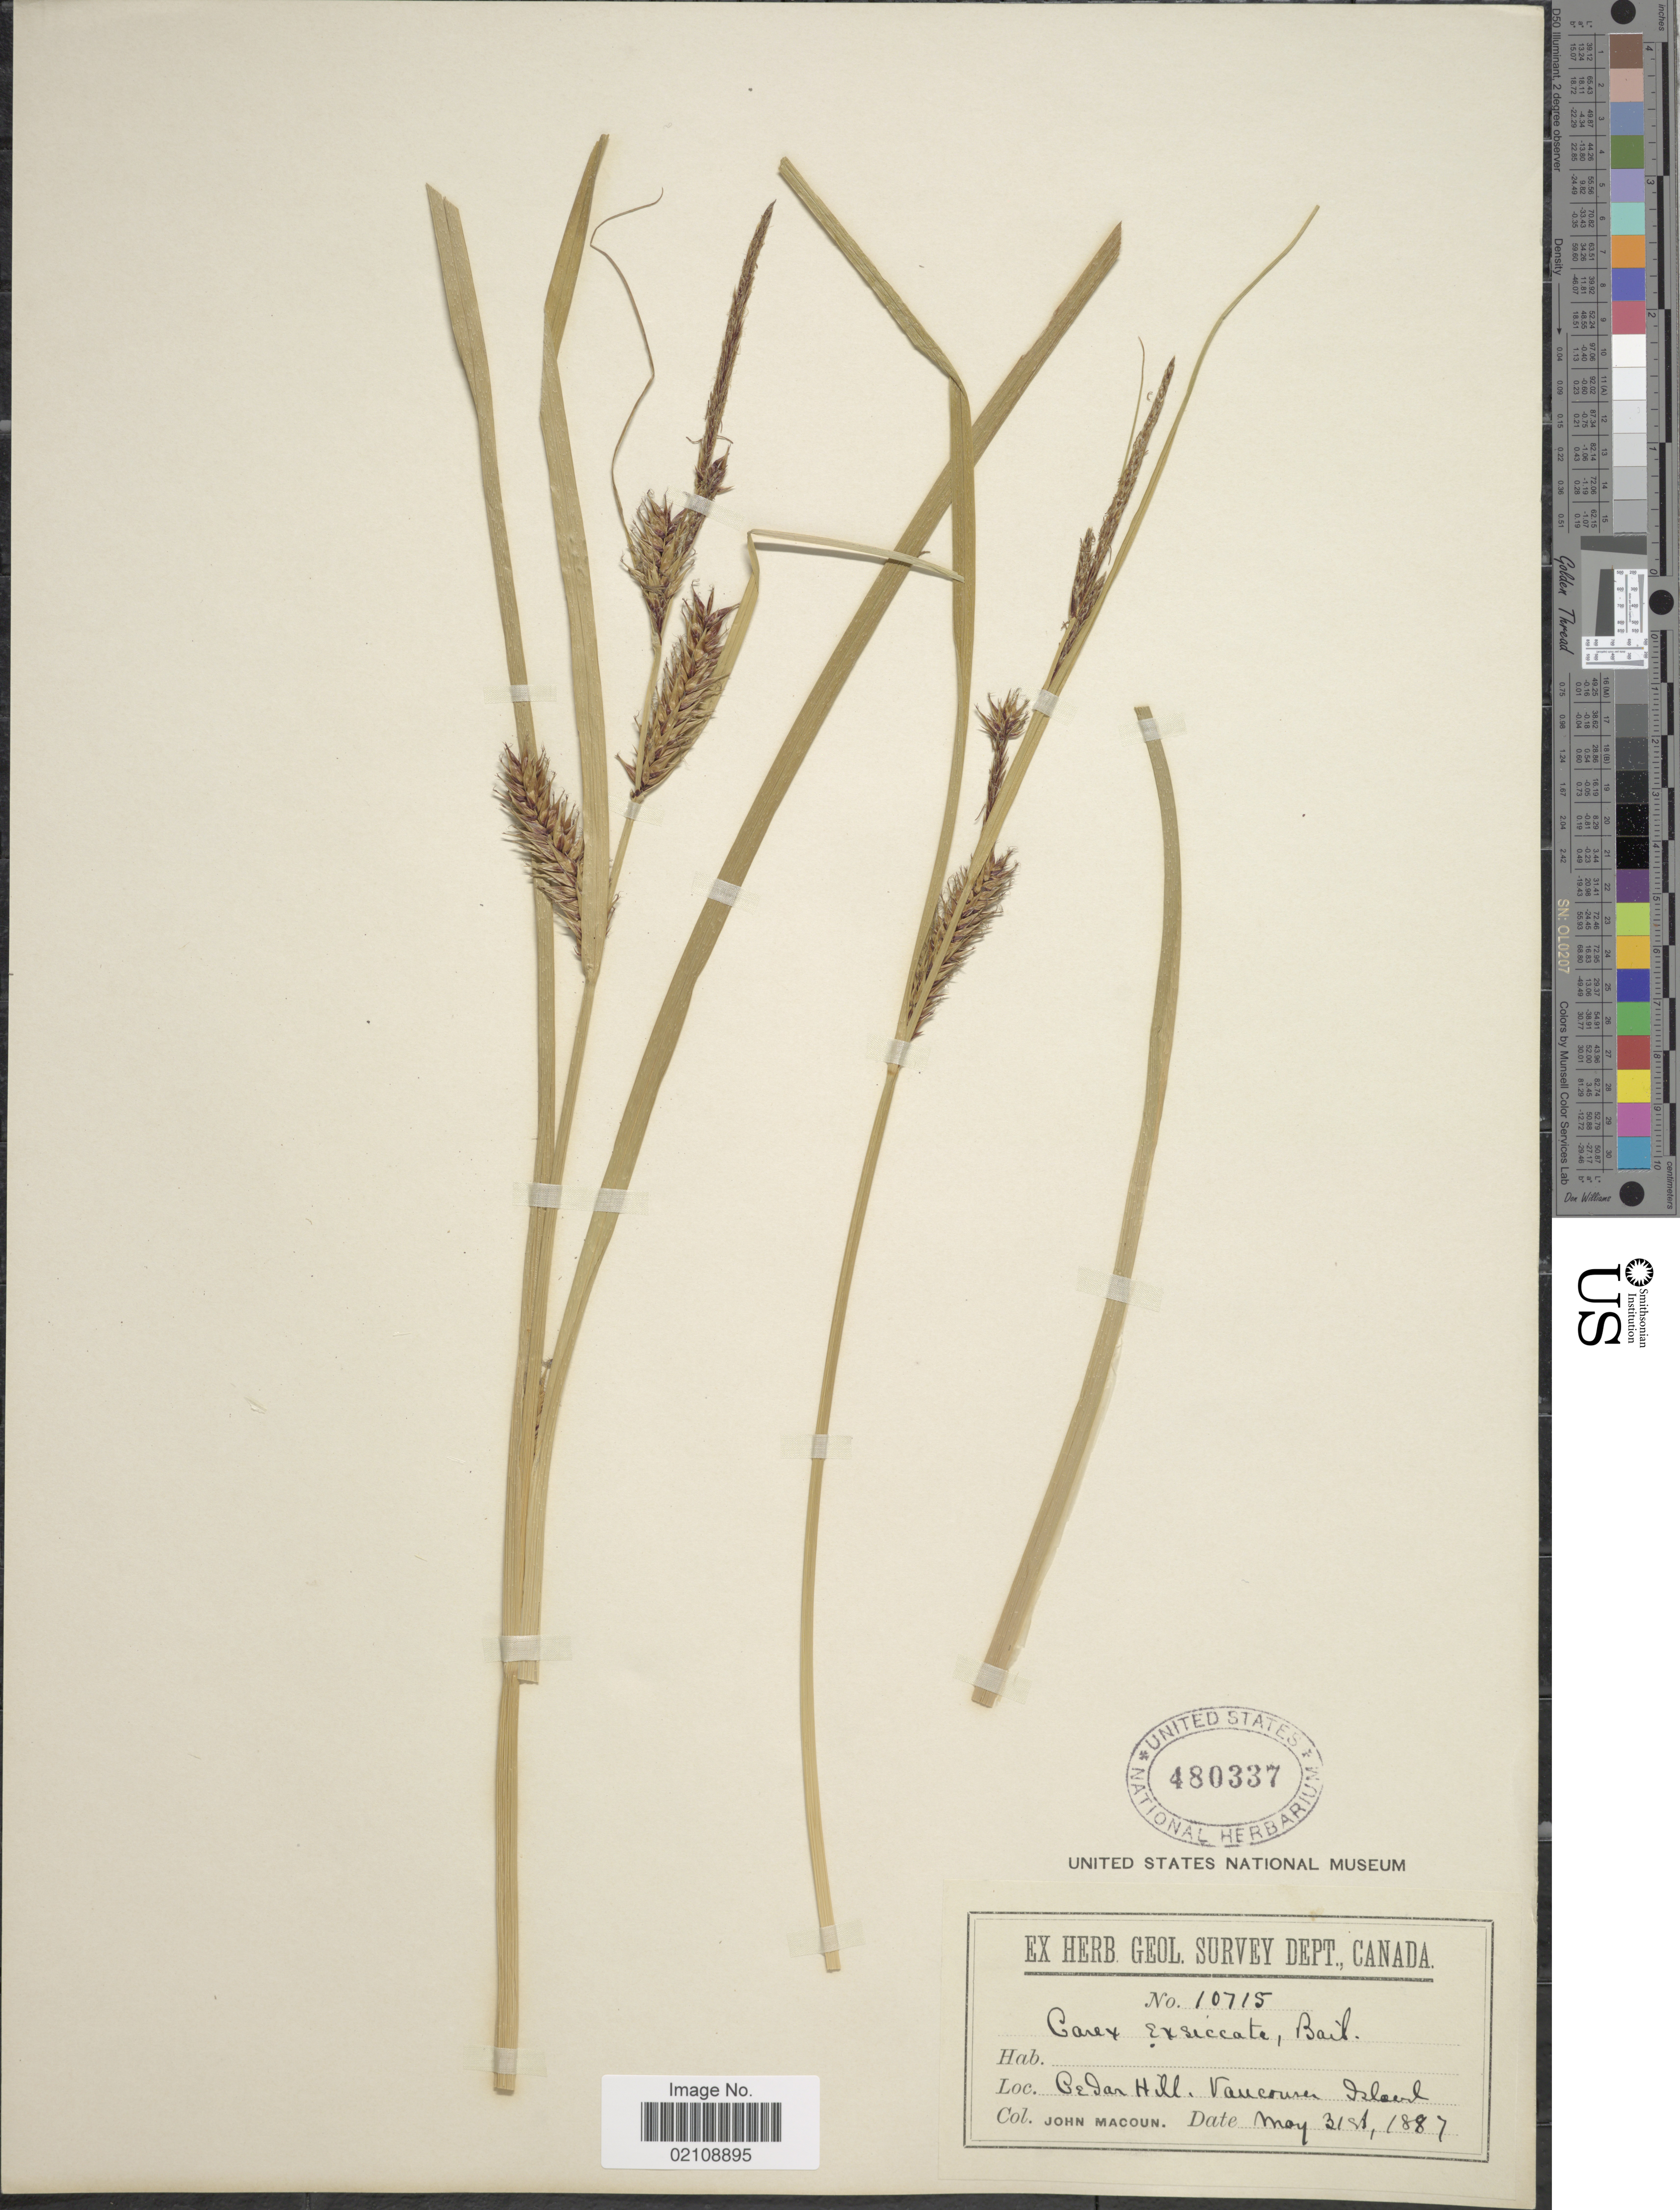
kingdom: Plantae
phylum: Tracheophyta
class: Liliopsida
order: Poales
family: Cyperaceae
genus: Carex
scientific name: Carex exsiccata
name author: L.H. Bailey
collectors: J. Macoun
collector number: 10715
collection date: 1887-05-31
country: Canada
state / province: British Columbia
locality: Peden Hill, Vancouver Island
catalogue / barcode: US 480337